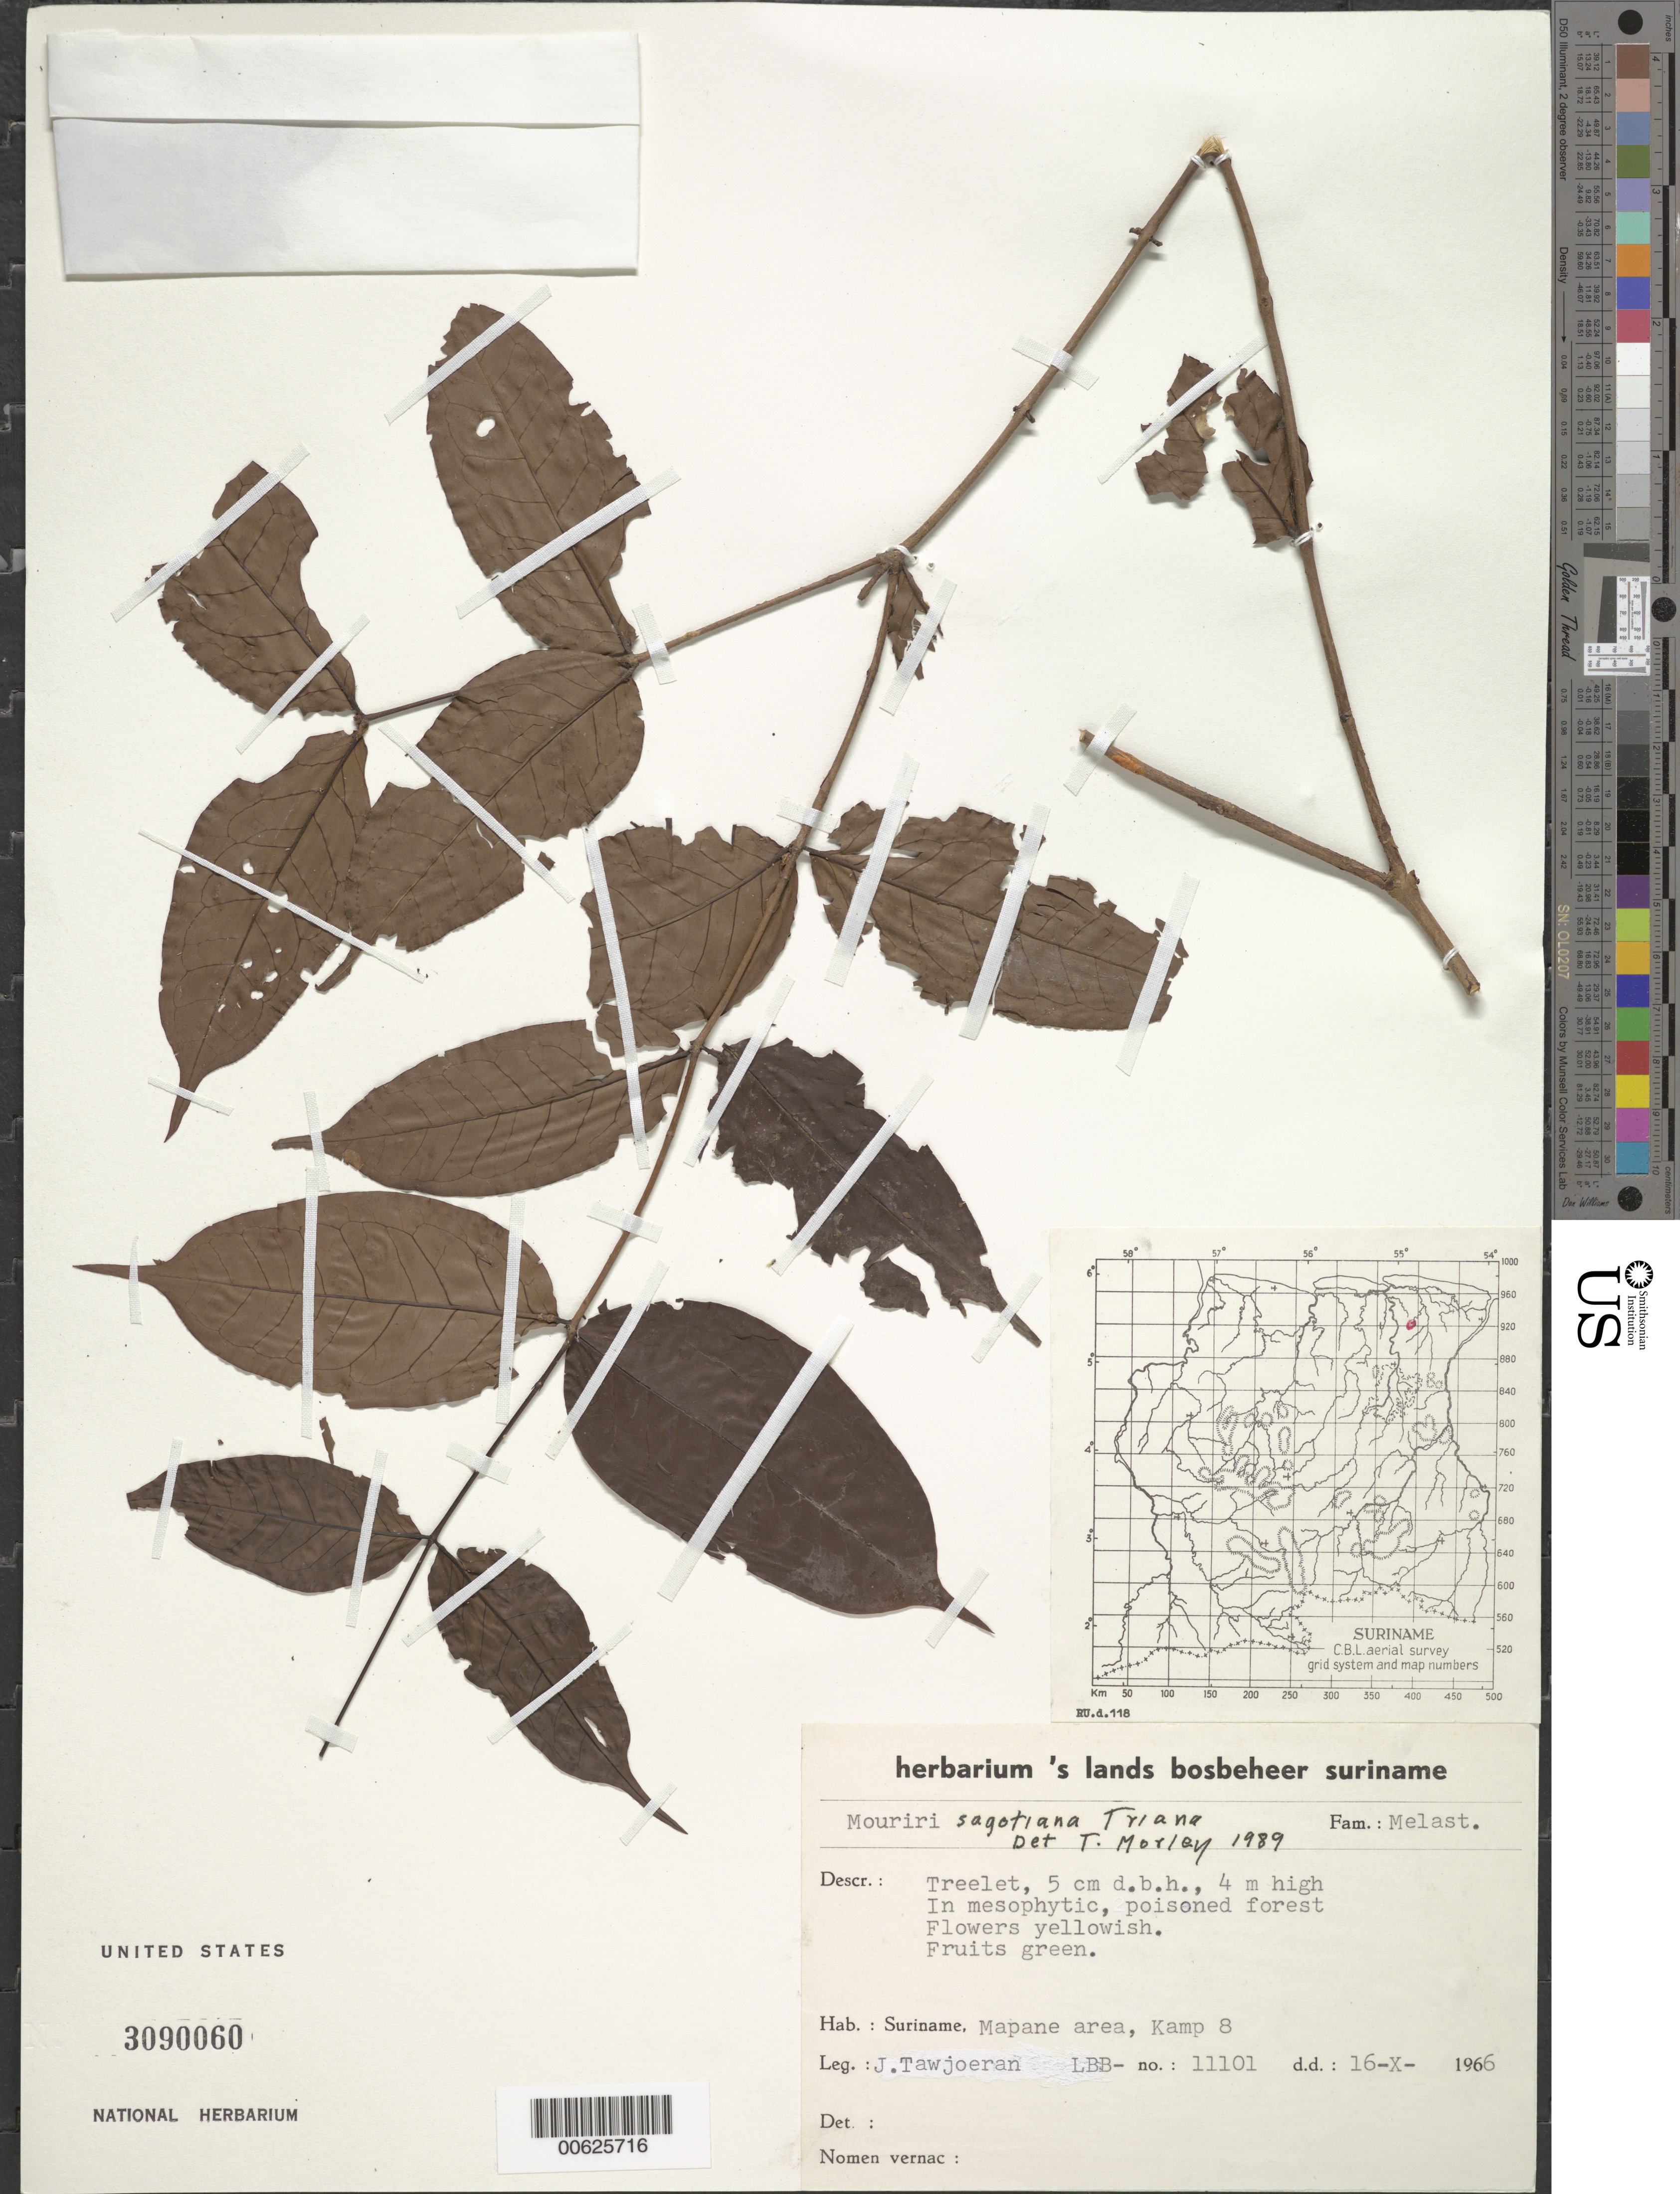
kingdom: Plantae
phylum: Tracheophyta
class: Magnoliopsida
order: Myrtales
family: Melastomataceae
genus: Mouriri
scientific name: Mouriri sagotiana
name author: Triana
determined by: Morley, T.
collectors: J. Tawjoeran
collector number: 11101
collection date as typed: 16-Oct-66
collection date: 1966-10-16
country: Suriname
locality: Mapane Kreek area, Kamp 8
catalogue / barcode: US 3090060